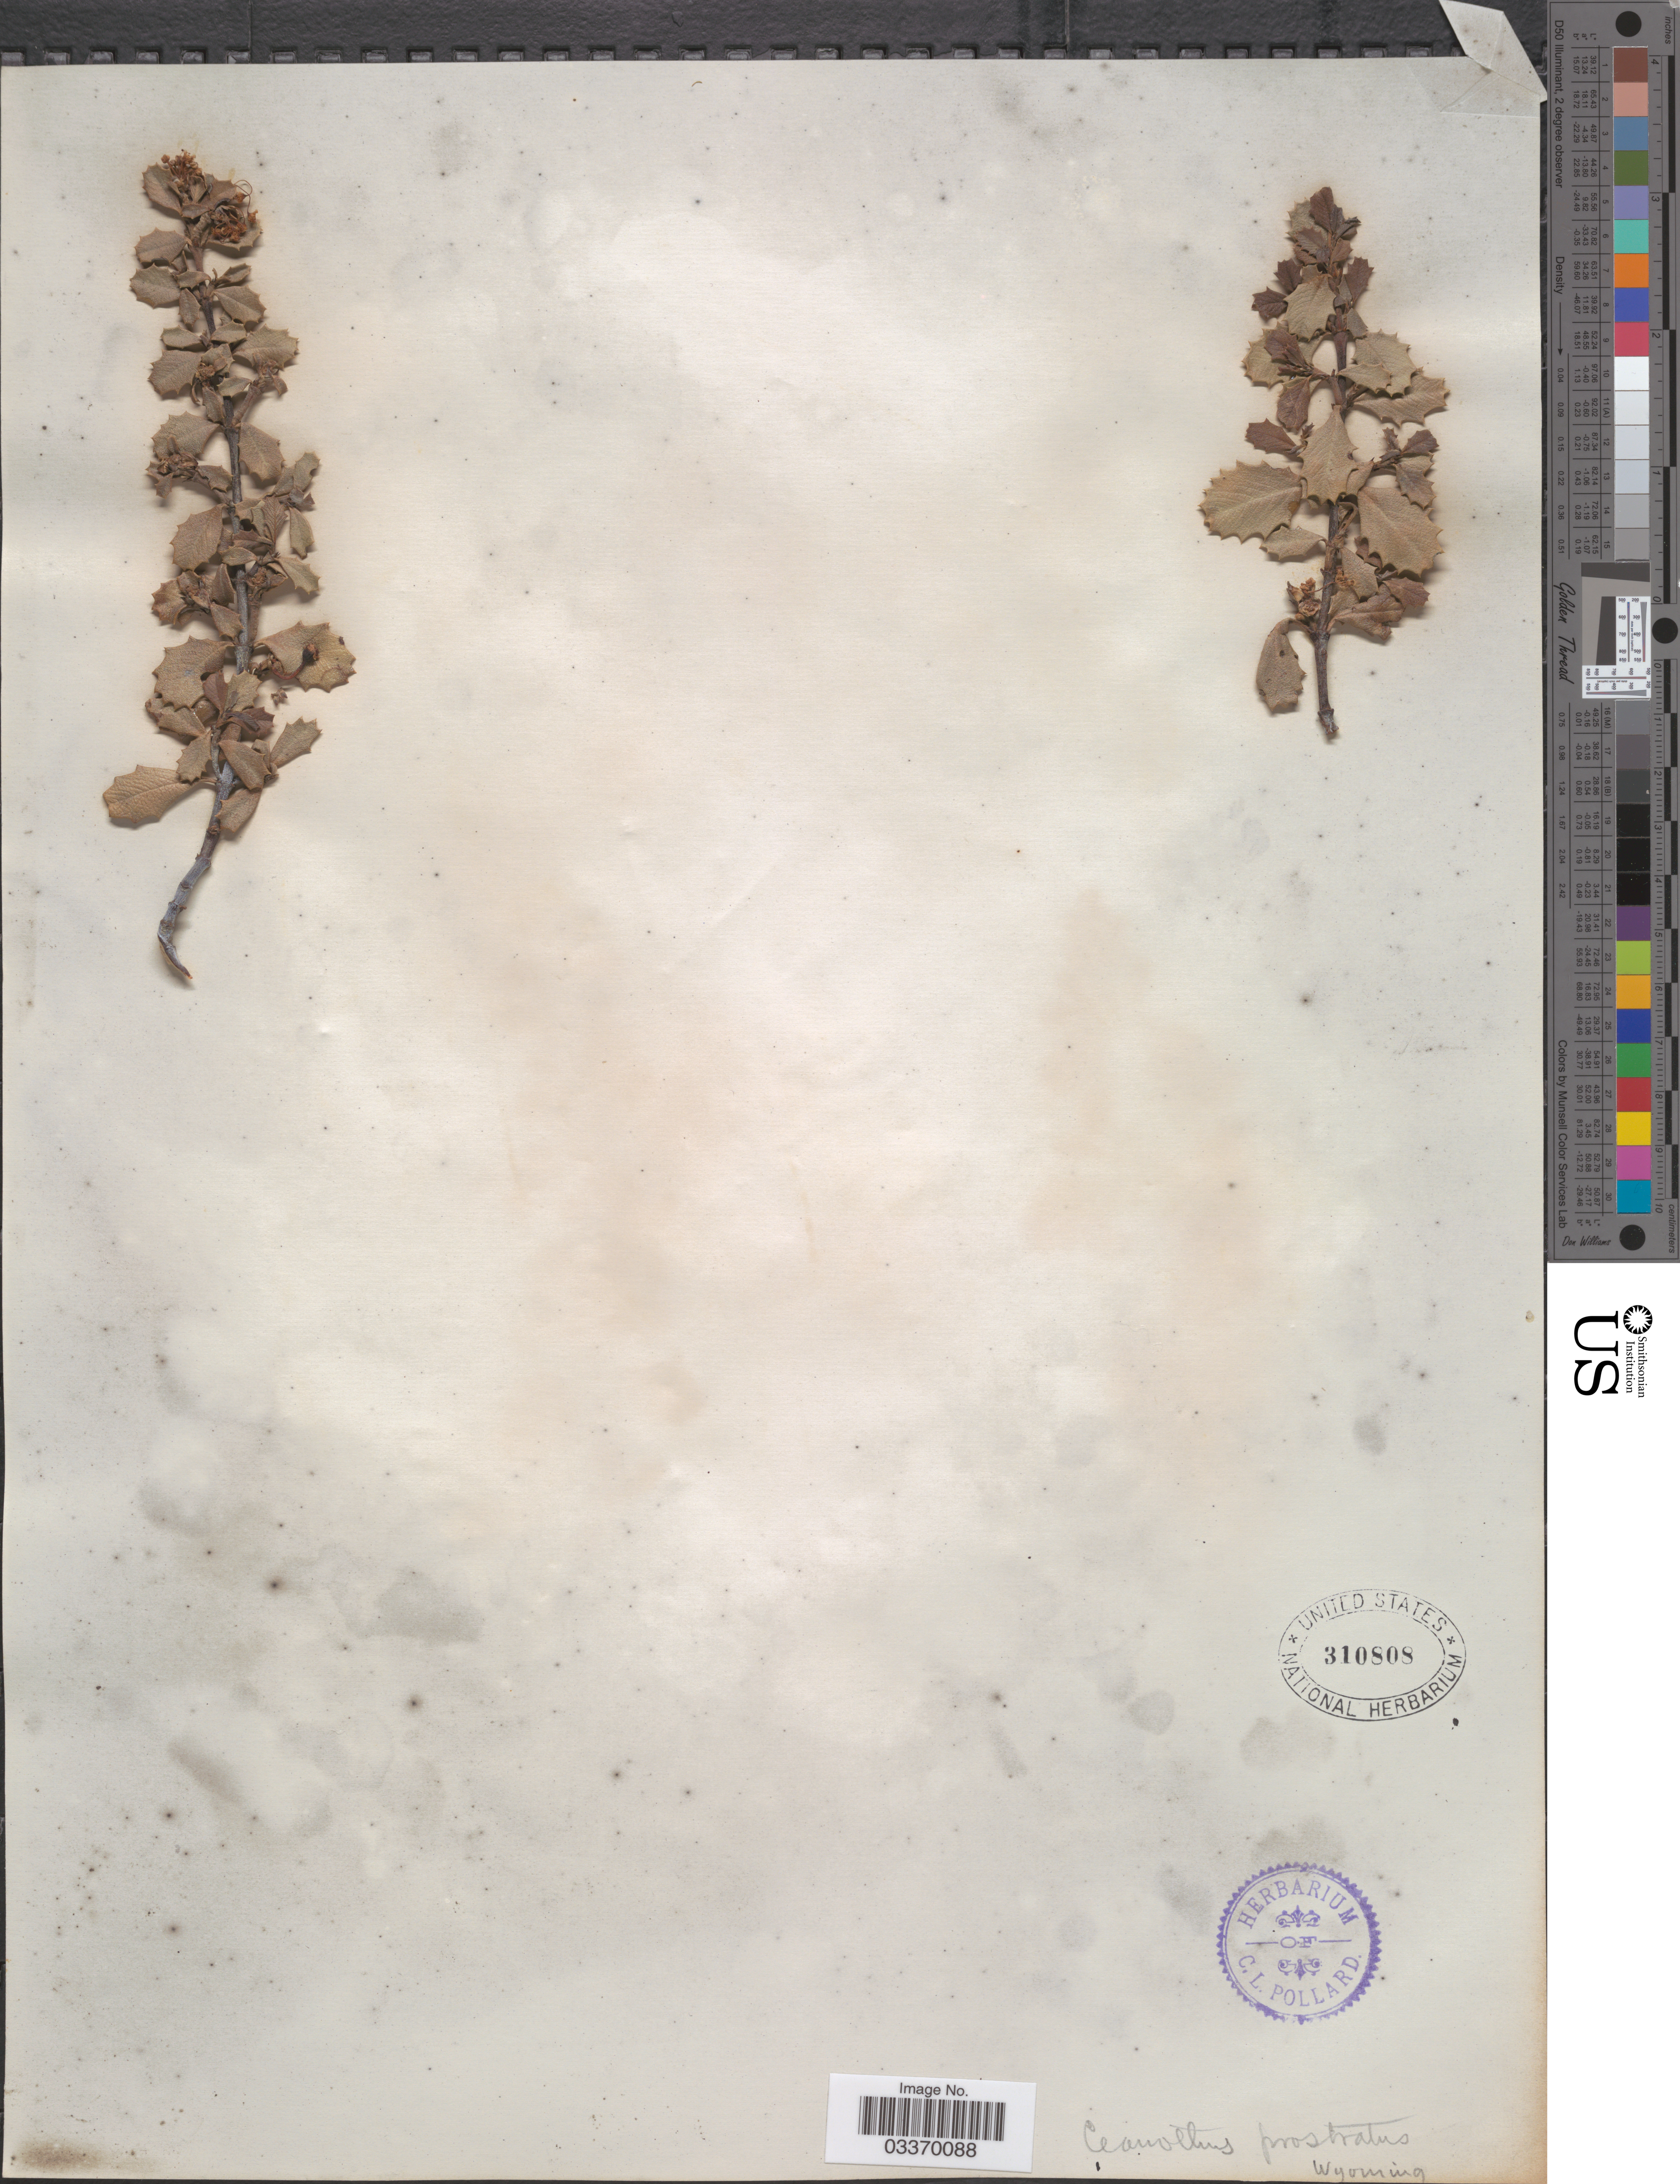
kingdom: Plantae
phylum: Tracheophyta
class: Magnoliopsida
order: Rosales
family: Rhamnaceae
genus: Ceanothus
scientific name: Ceanothus prostratus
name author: Benth.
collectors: ex herb. C.L. Pollard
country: United States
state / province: Wyoming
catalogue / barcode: US 310808